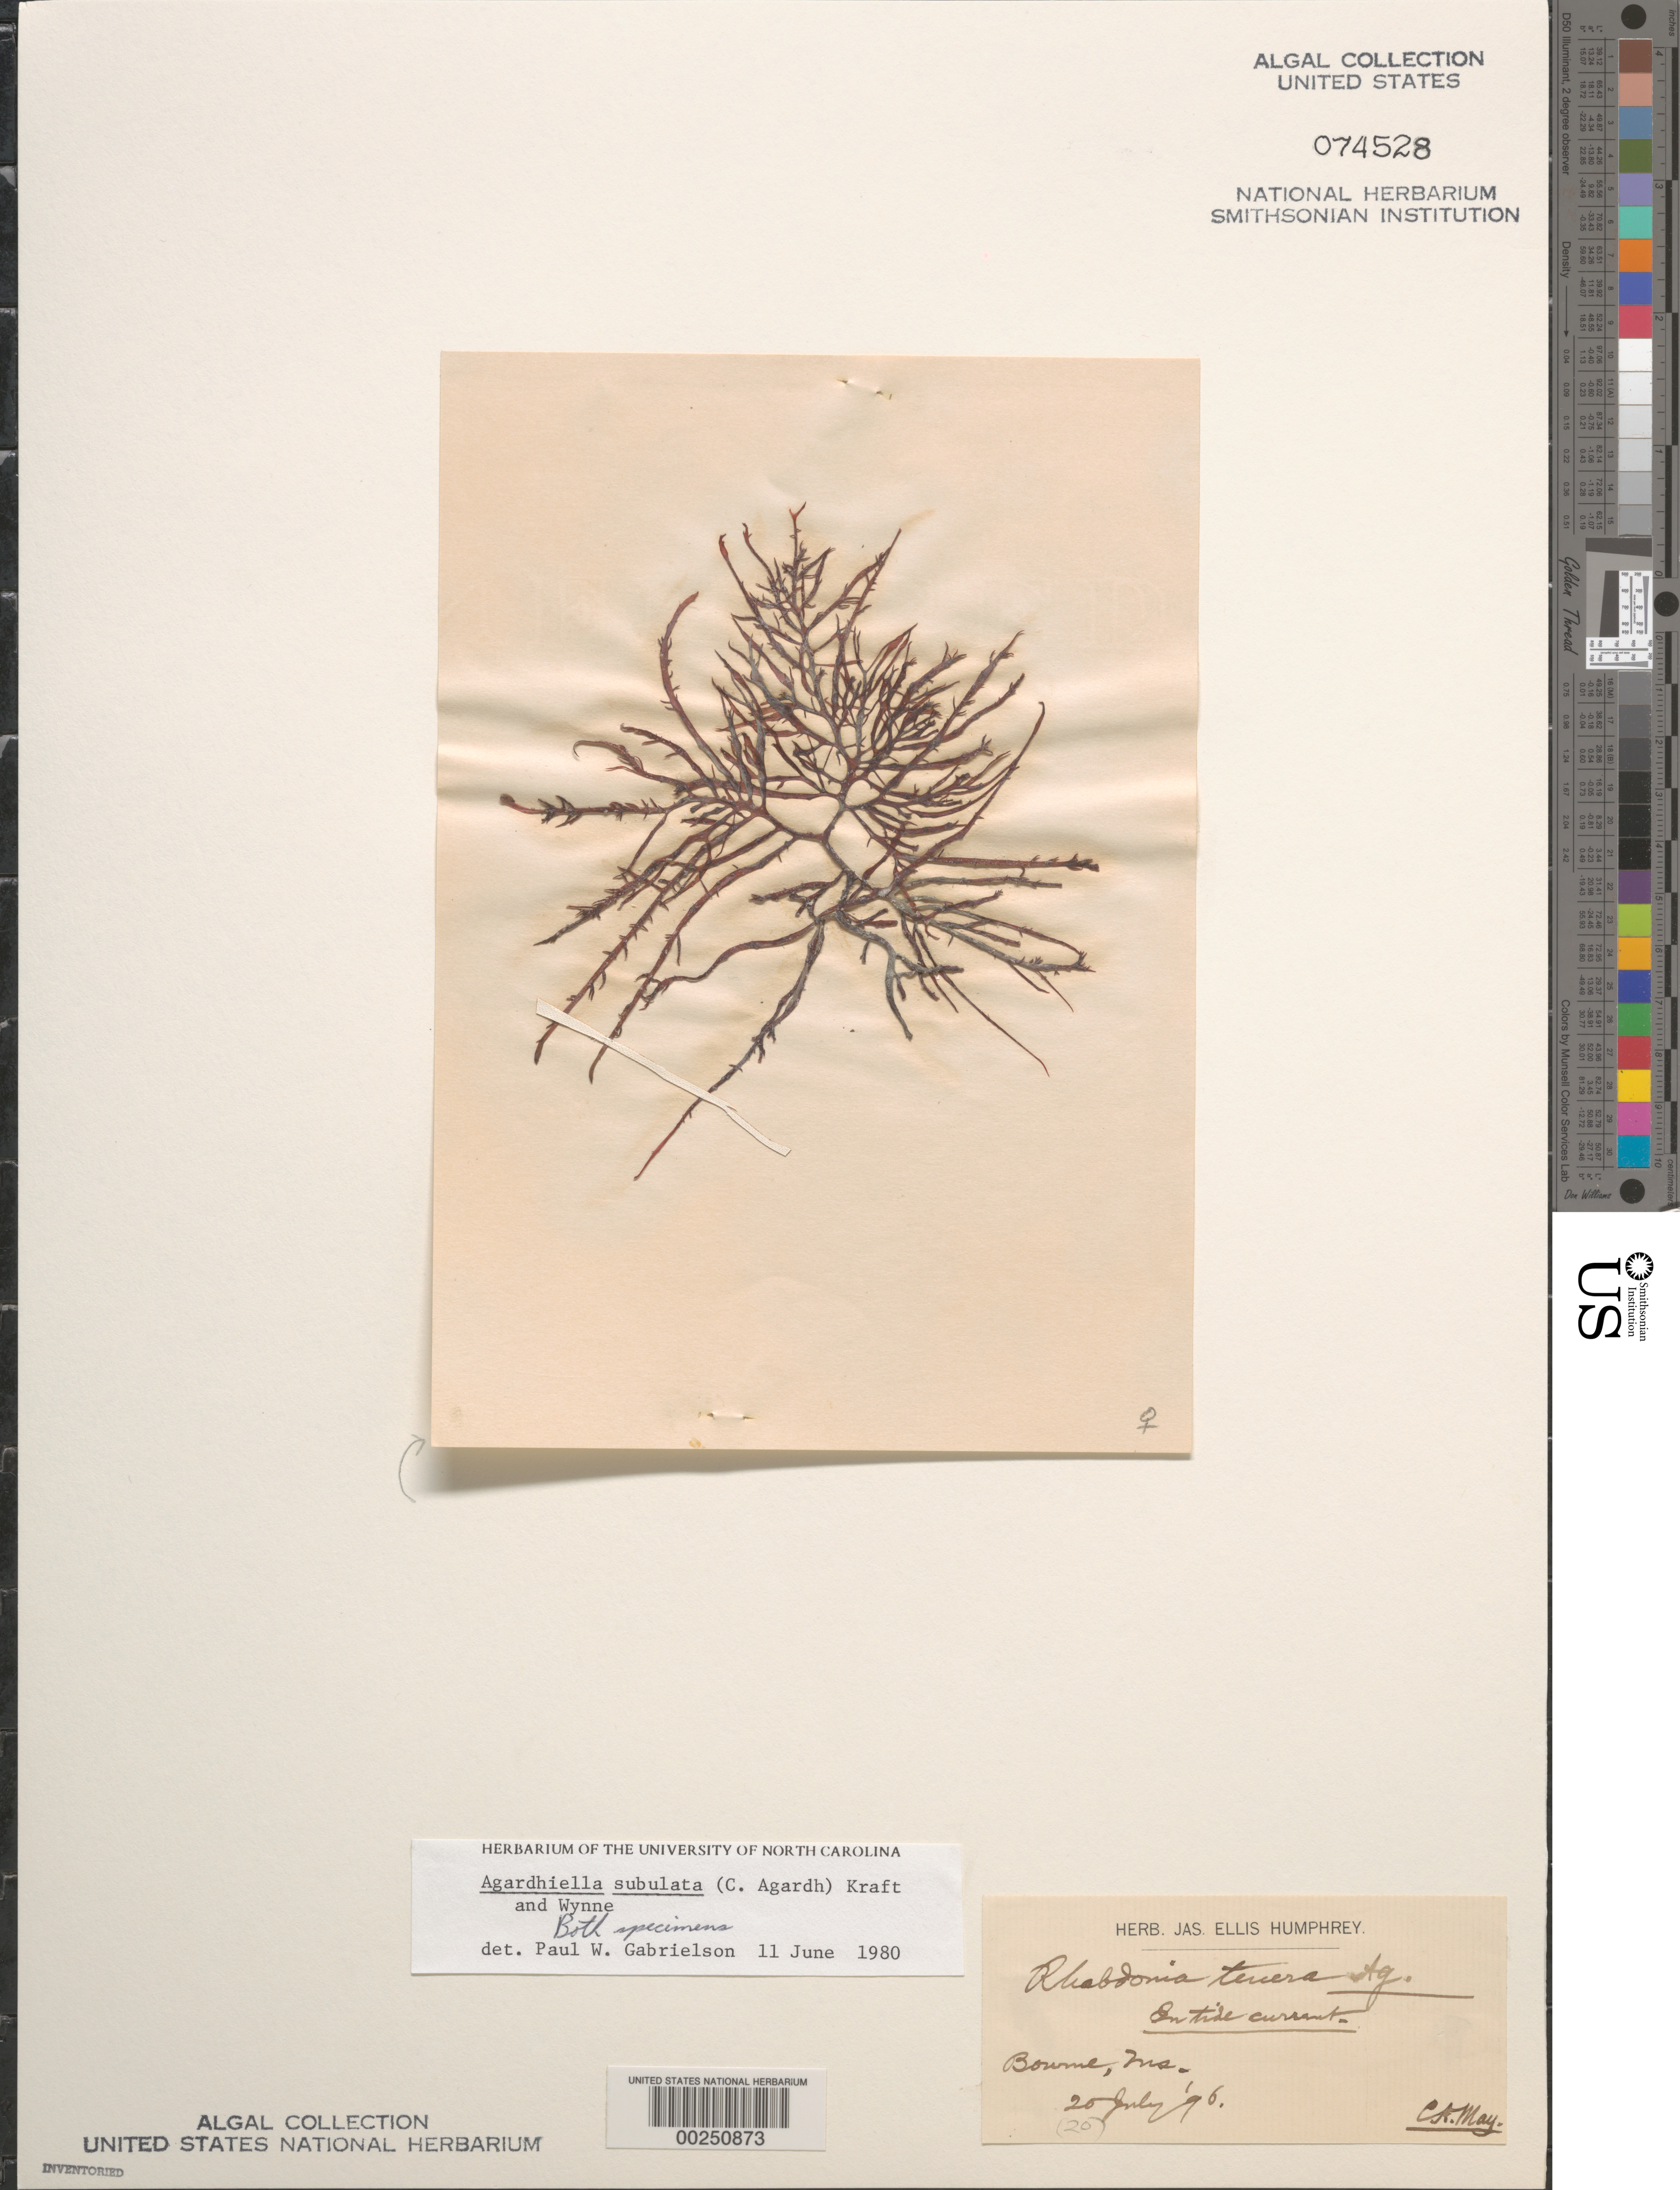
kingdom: Plantae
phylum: Rhodophyta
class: Florideophyceae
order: Gigartinales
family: Solieriaceae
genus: Agardhiella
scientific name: Agardhiella subulata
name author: (C. Agardh) G.T.Kraft & M.J. Wynne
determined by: Gabrielson, P. W.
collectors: C. May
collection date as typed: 20 Jul 1896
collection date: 1896-07-20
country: United States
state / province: Massachusetts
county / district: Barnstable County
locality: Bourne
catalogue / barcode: US 74528